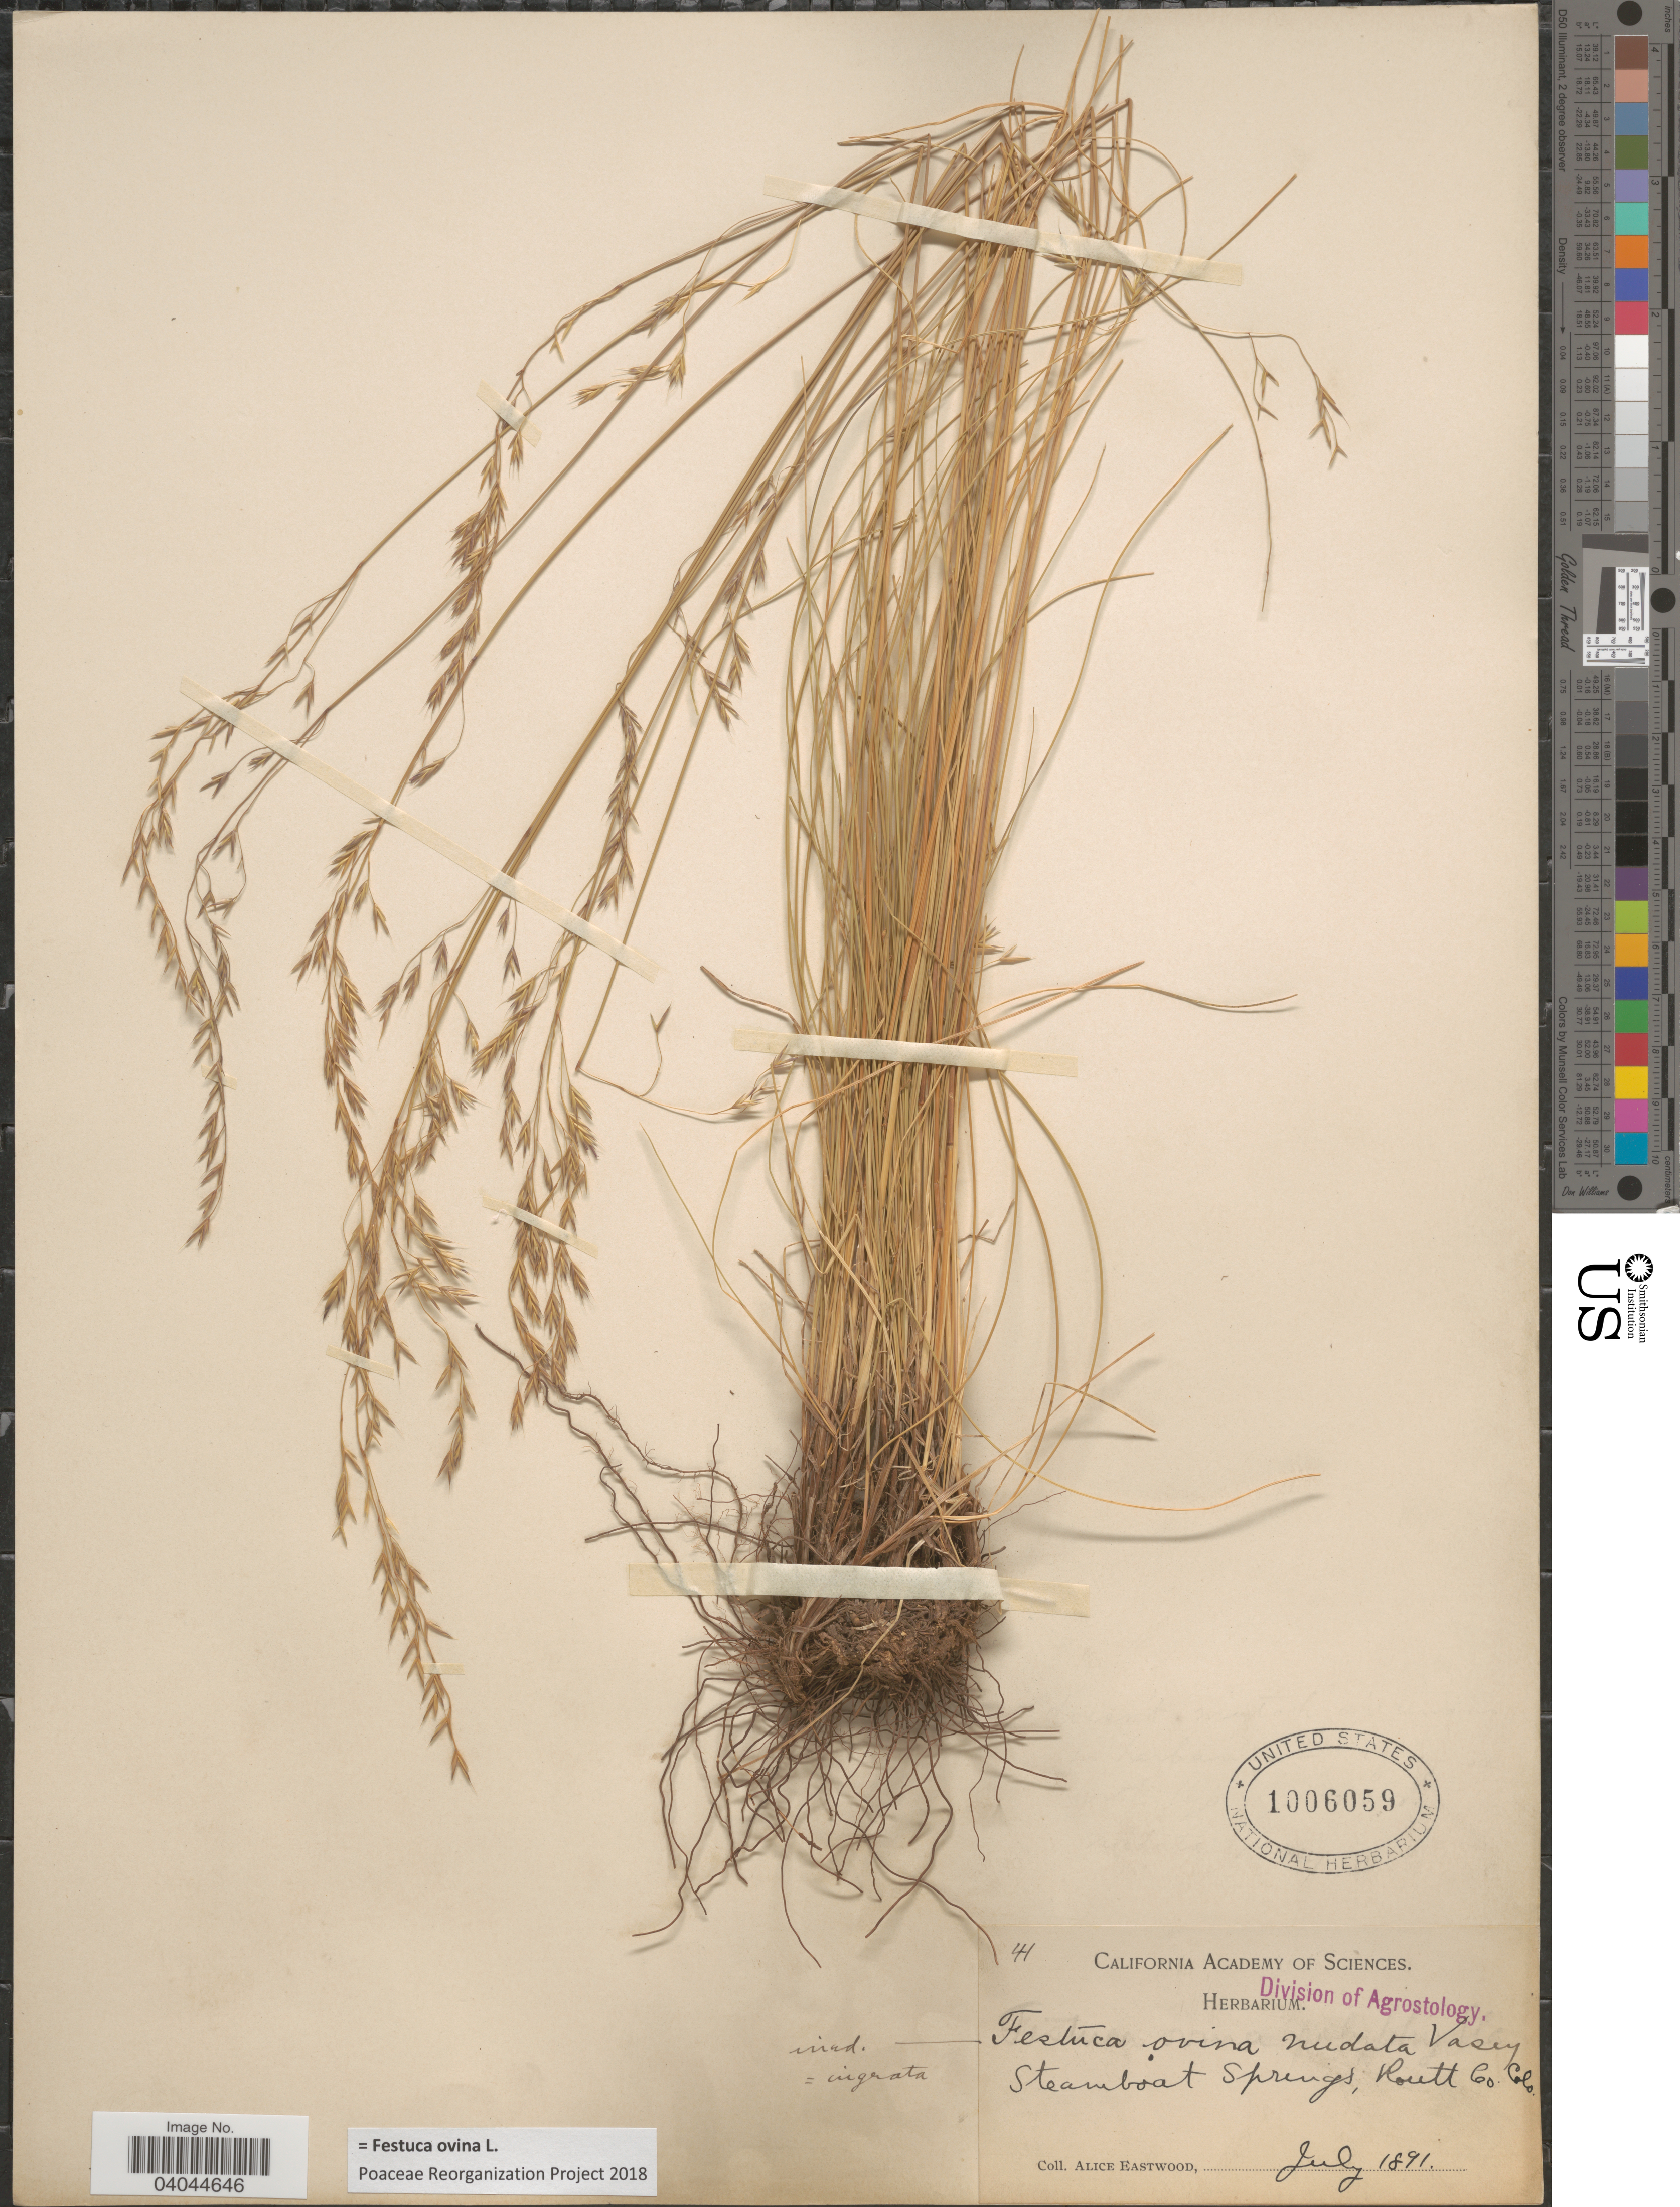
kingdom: Plantae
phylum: Tracheophyta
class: Liliopsida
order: Poales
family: Poaceae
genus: Festuca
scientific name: Festuca ovina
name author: L.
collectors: A. Eastwood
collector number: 41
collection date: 1891-07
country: United States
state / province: Colorado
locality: Steamboat Springs, Rontt Co.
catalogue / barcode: US 1006059